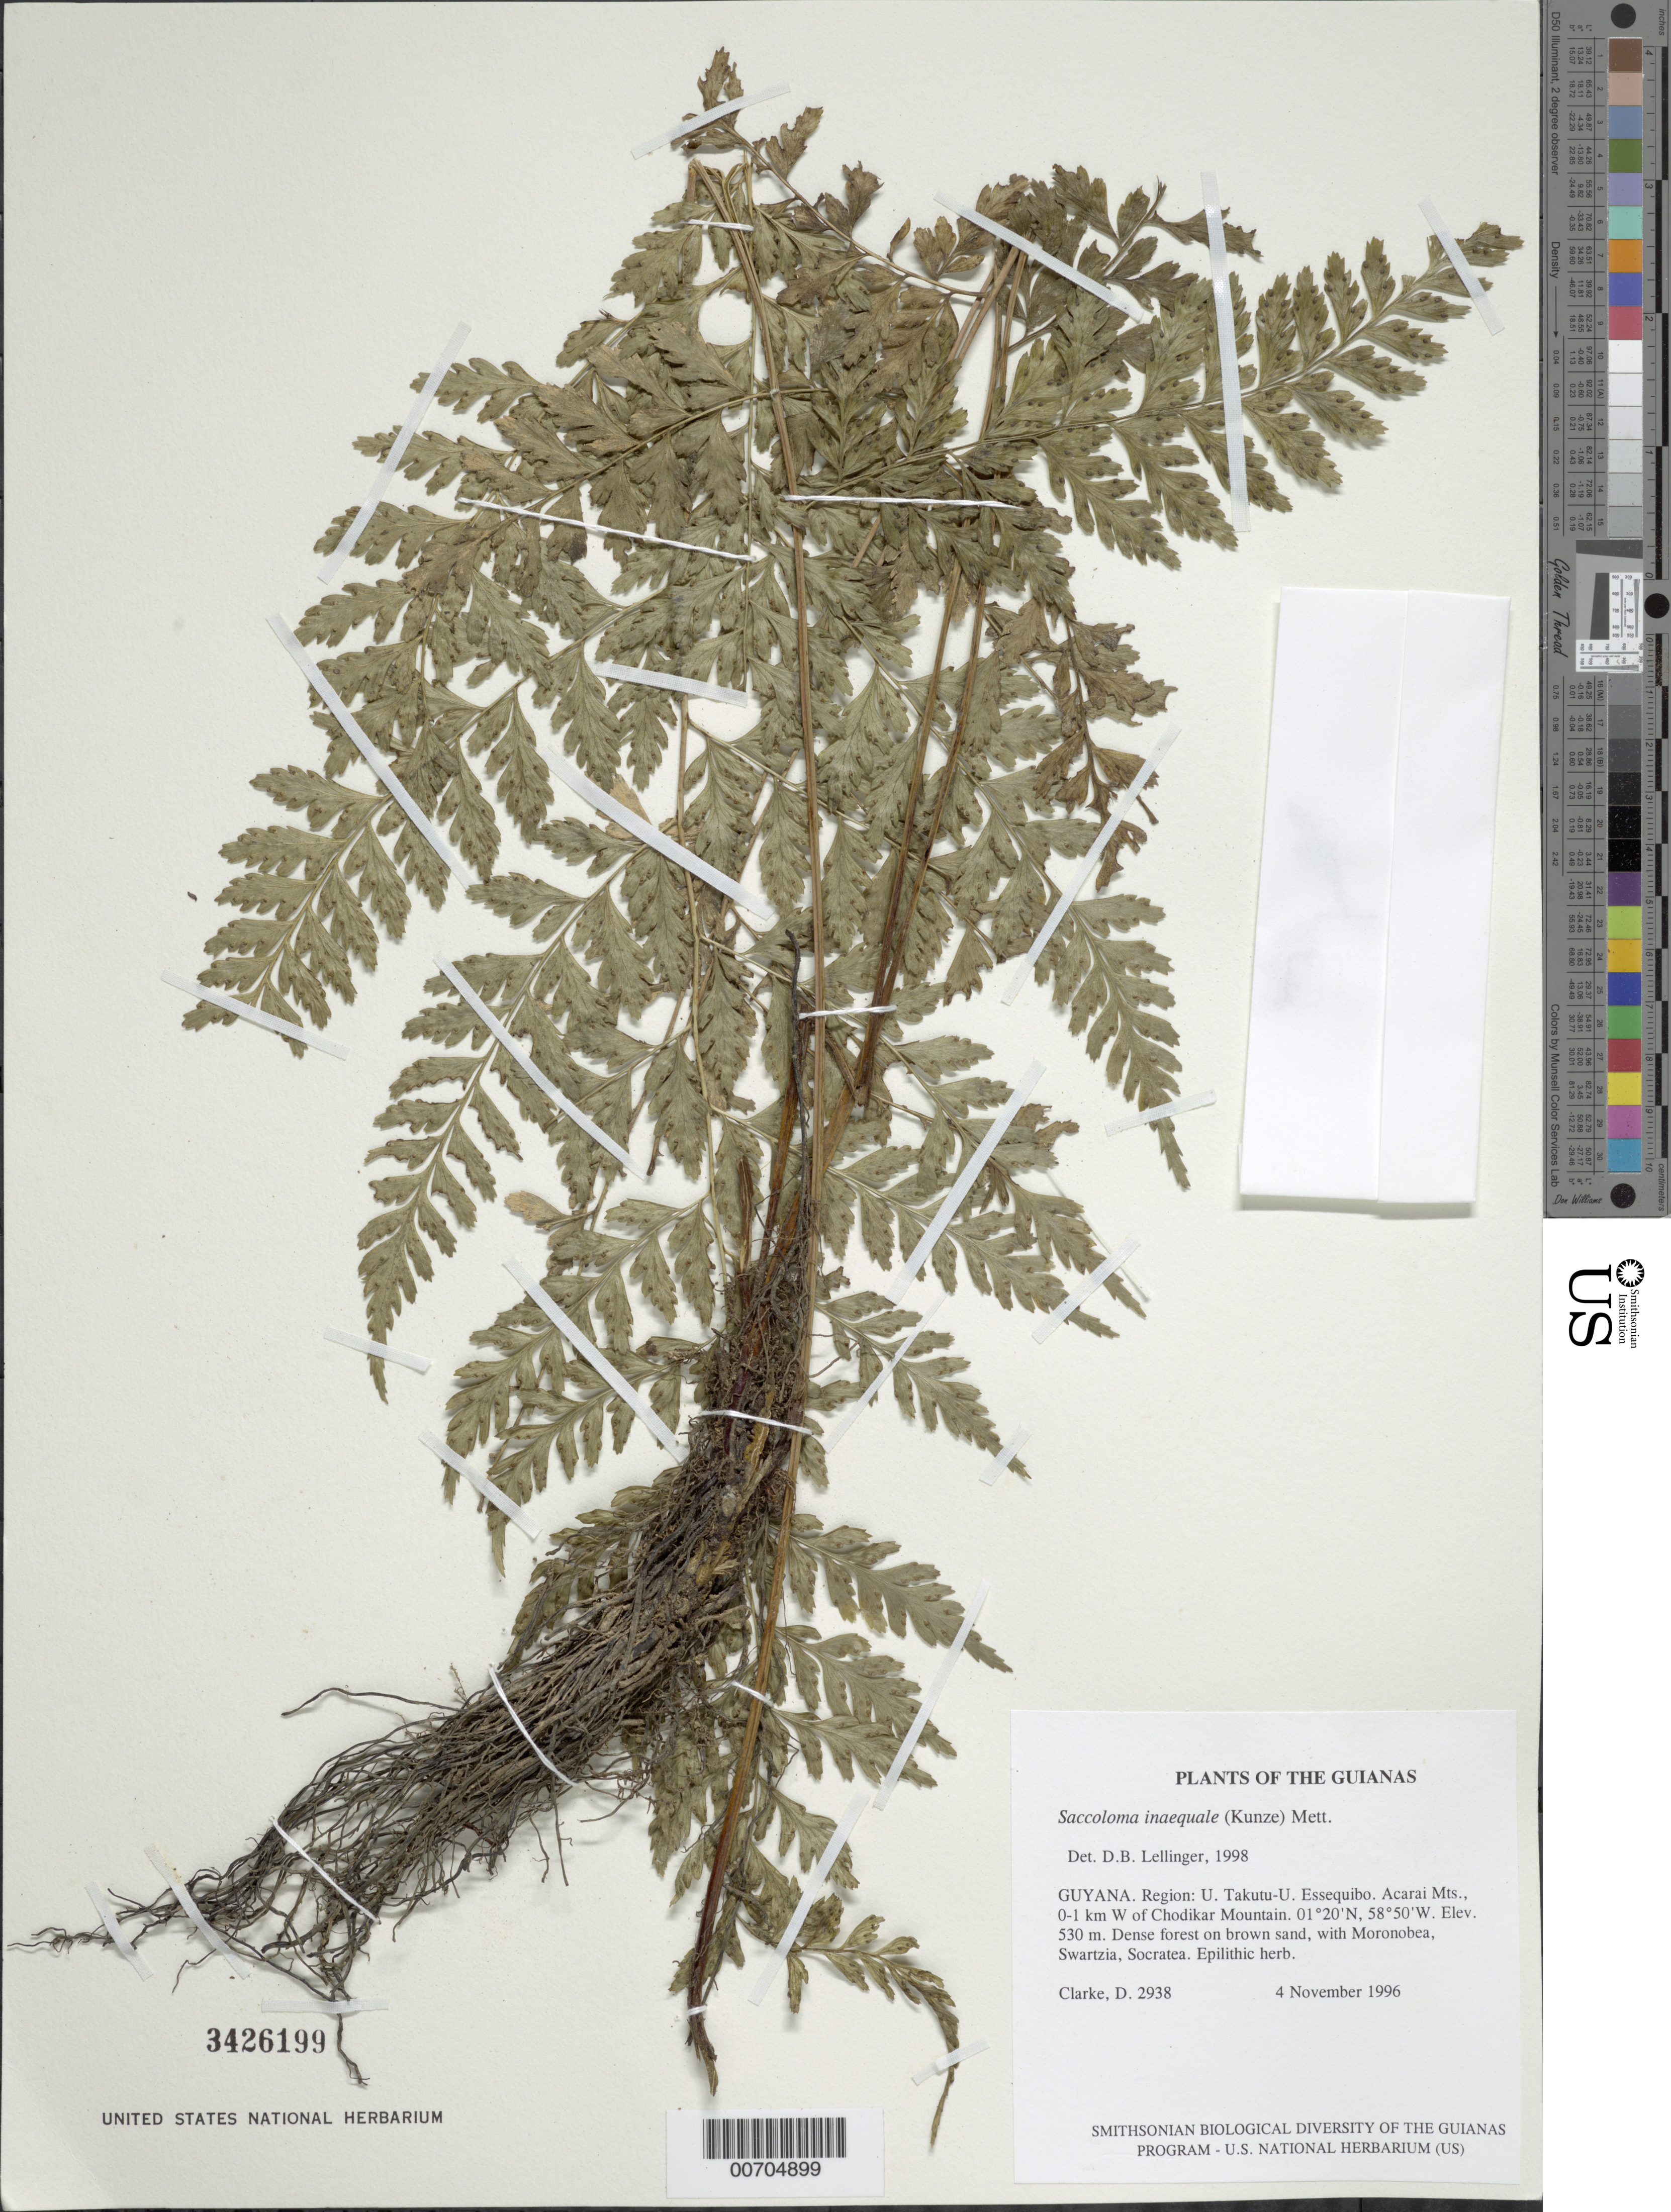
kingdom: Plantae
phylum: Tracheophyta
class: Polypodiopsida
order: Polypodiales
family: Saccolomataceae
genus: Saccoloma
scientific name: Saccoloma inaequale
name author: (Kunze) Mett.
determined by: Lellinger, David B., (BOT), Smithsonian Institution - National Museum of Natural History (UNITED STATES)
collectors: H. D. Clarke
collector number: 2938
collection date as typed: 4 November 1996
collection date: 1996-11-04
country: Guyana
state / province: U. Takutu-U. Essequibo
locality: Acarai Mts., 0-1 km W of Chodikar Mountain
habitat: Dense forest on brown sand, with Moronobea, Swartzia, Socratea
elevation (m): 530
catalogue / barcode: US 3426199